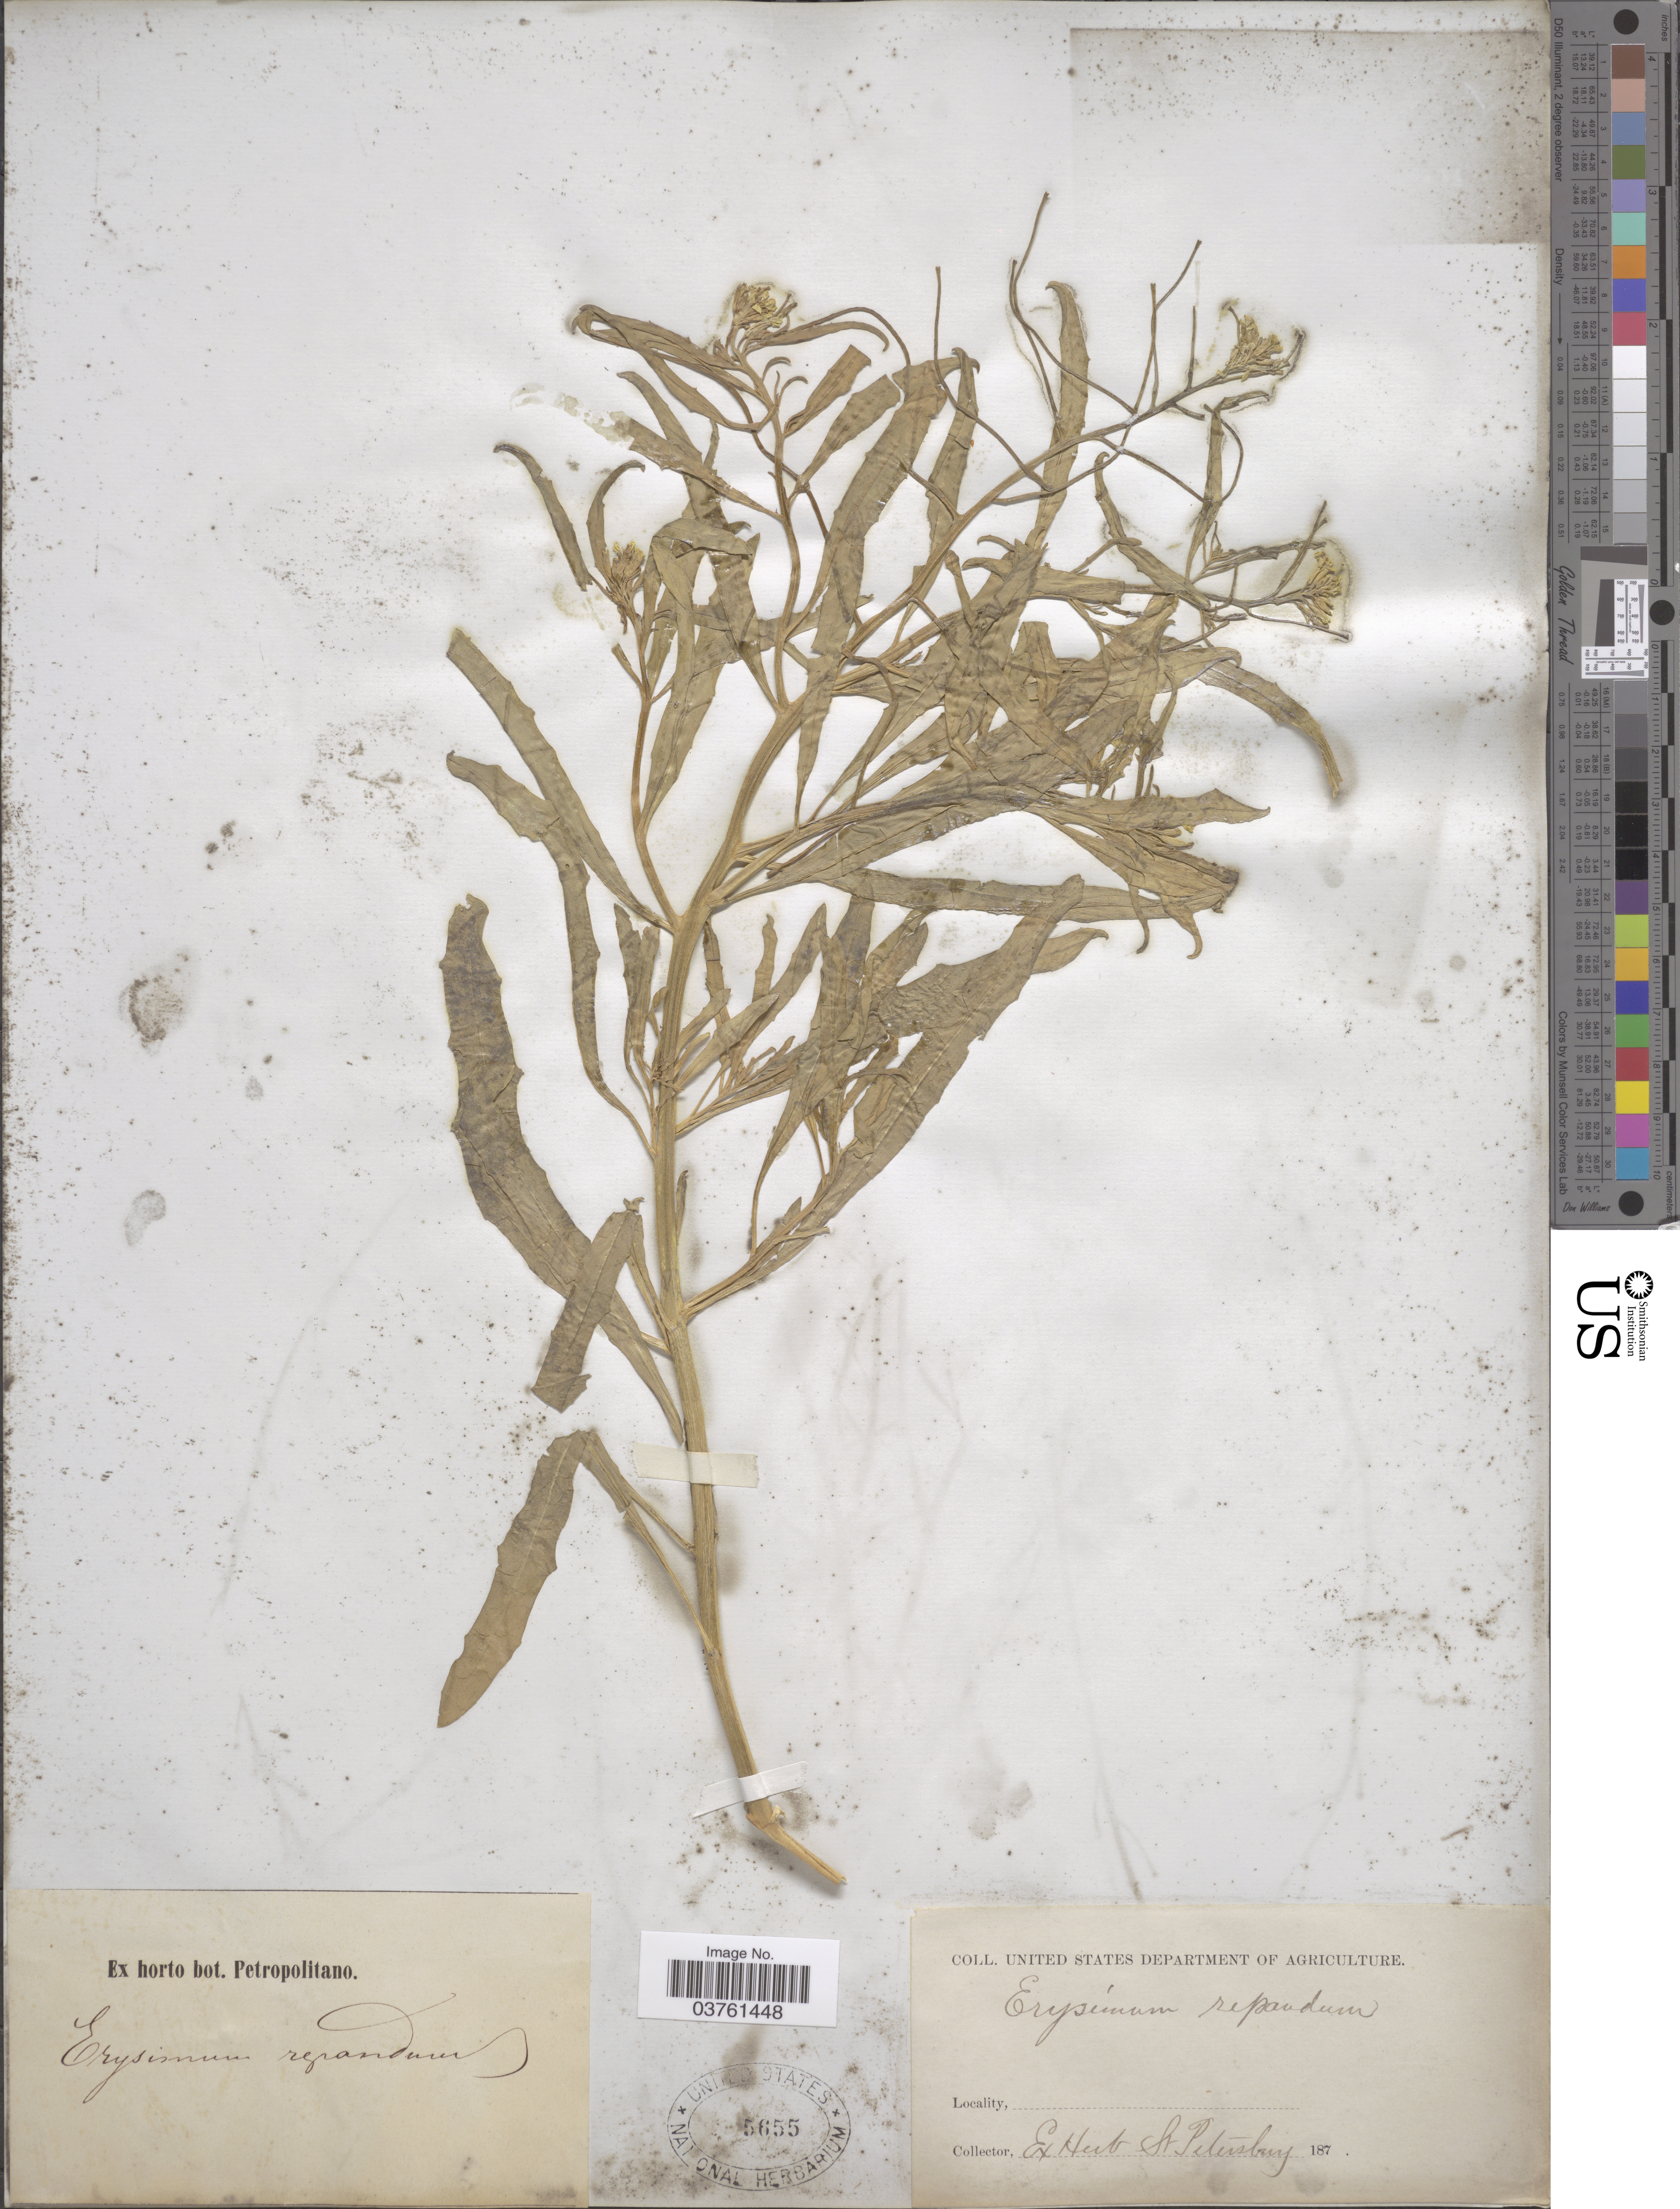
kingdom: Plantae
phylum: Tracheophyta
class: Magnoliopsida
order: Brassicales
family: Brassicaceae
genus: Erysimum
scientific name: Erysimum repandum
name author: L.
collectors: ex Horto Bot. Petropolitano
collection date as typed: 187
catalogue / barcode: US 5655